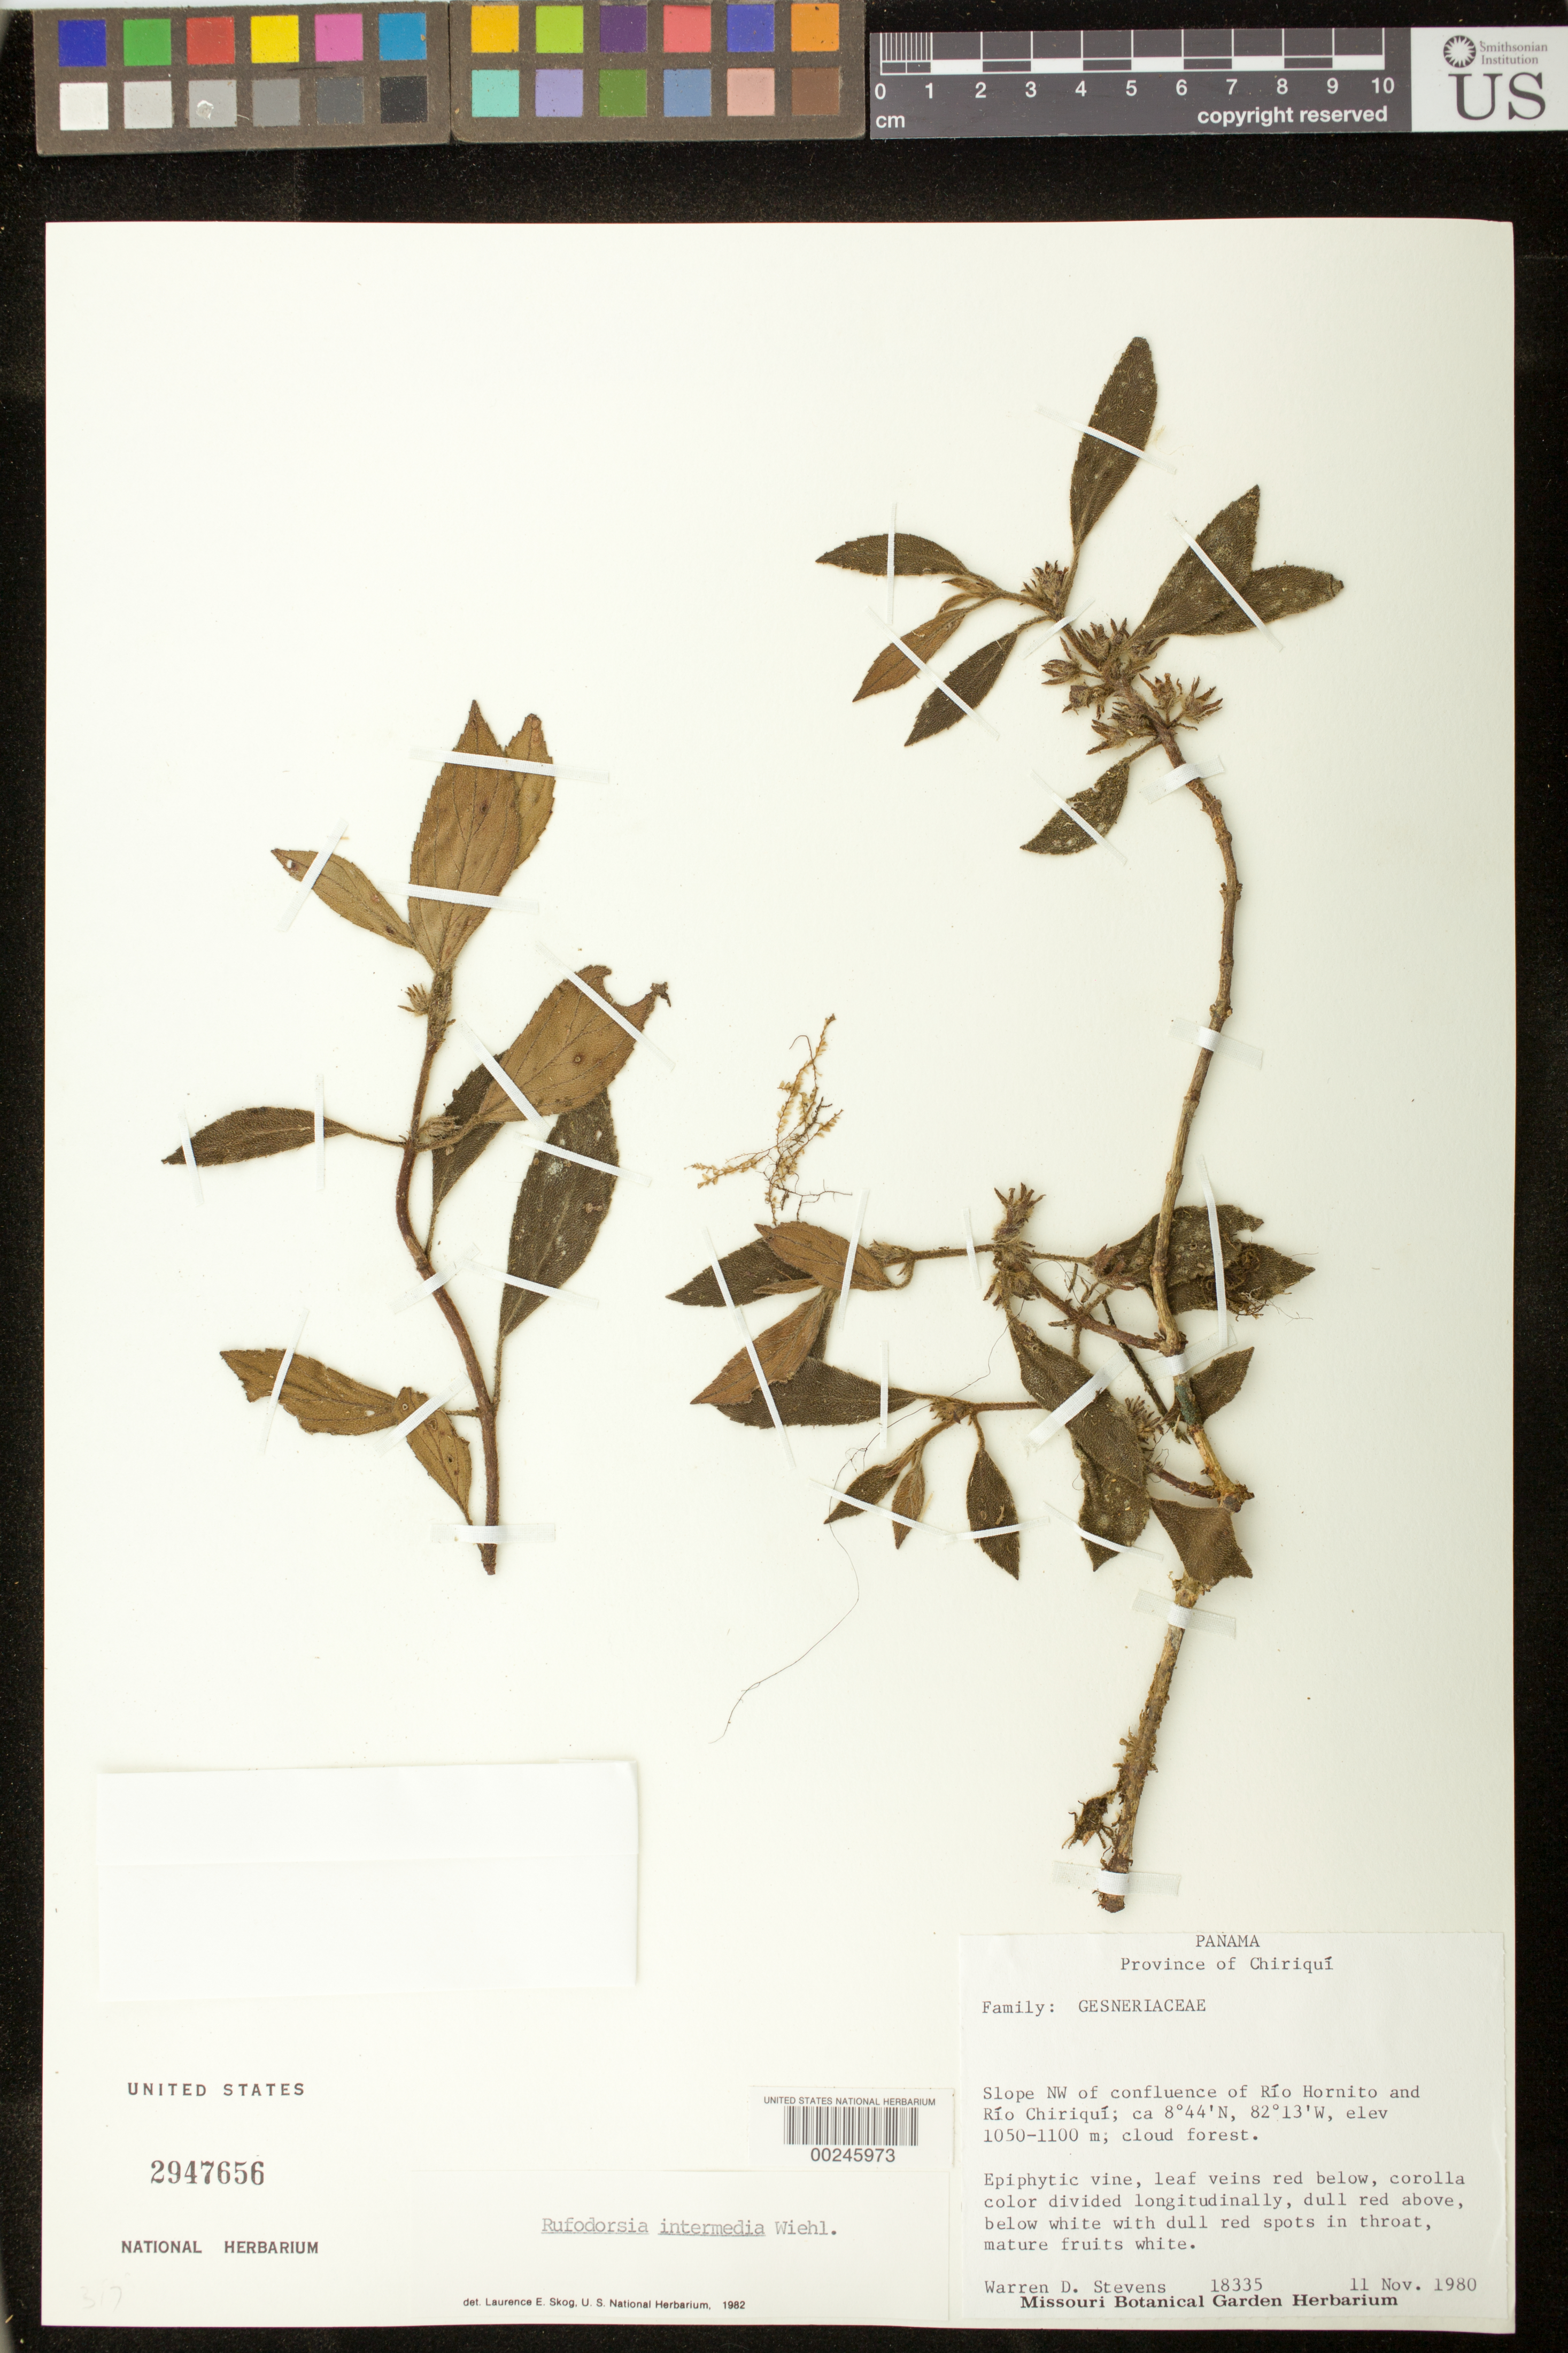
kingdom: Plantae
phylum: Tracheophyta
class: Magnoliopsida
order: Lamiales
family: Gesneriaceae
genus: Rufodorsia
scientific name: Rufodorsia intermedia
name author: Wiehler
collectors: W. D. Stevens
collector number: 18335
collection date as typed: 11 Nov 1980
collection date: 1980-11-11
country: Panama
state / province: Chiriquí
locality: Slope NW of confluence of Rio Hornito and Rio Chiriqui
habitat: Cloud forest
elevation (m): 1050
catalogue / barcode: US 2947656